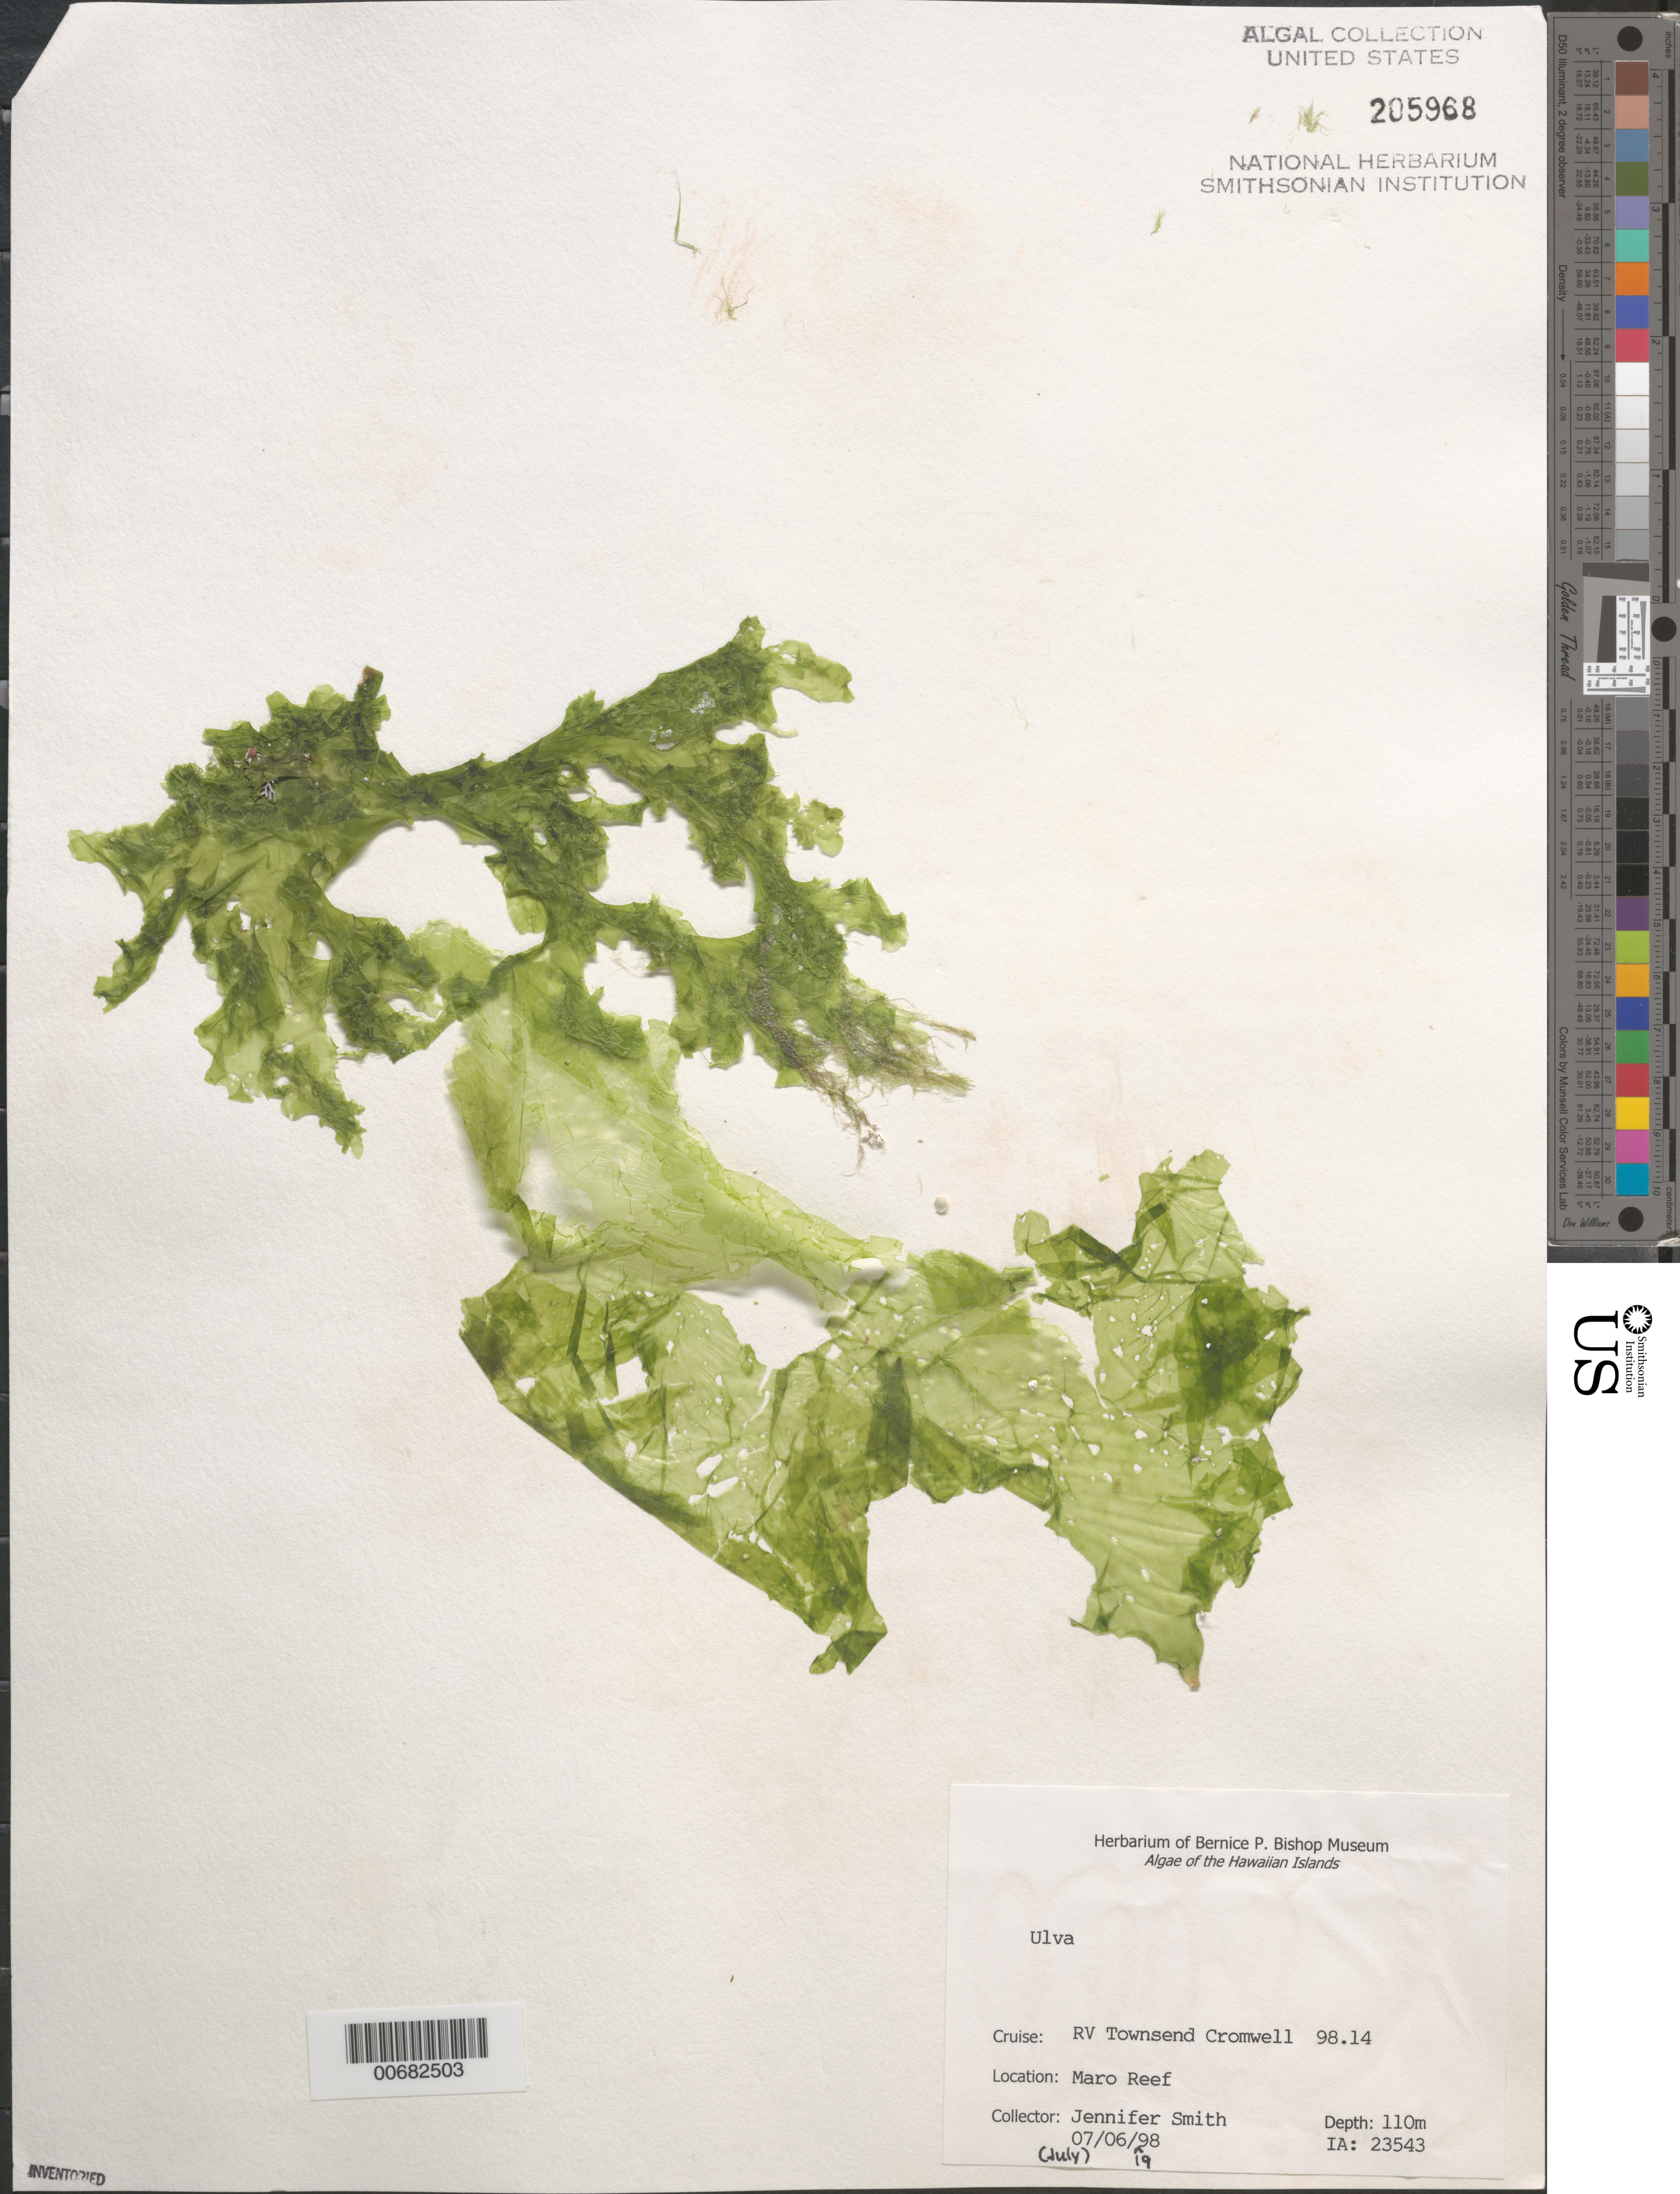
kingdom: Plantae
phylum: Chlorophyta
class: Ulvophyceae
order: Ulvales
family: Ulvaceae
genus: Ulva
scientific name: Ulva sp.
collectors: J. Smith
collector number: IAA 23543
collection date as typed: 06 Jul 1998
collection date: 1998-07-06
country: United States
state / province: Hawaii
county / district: Honolulu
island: Maro Reef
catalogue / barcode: US 205968